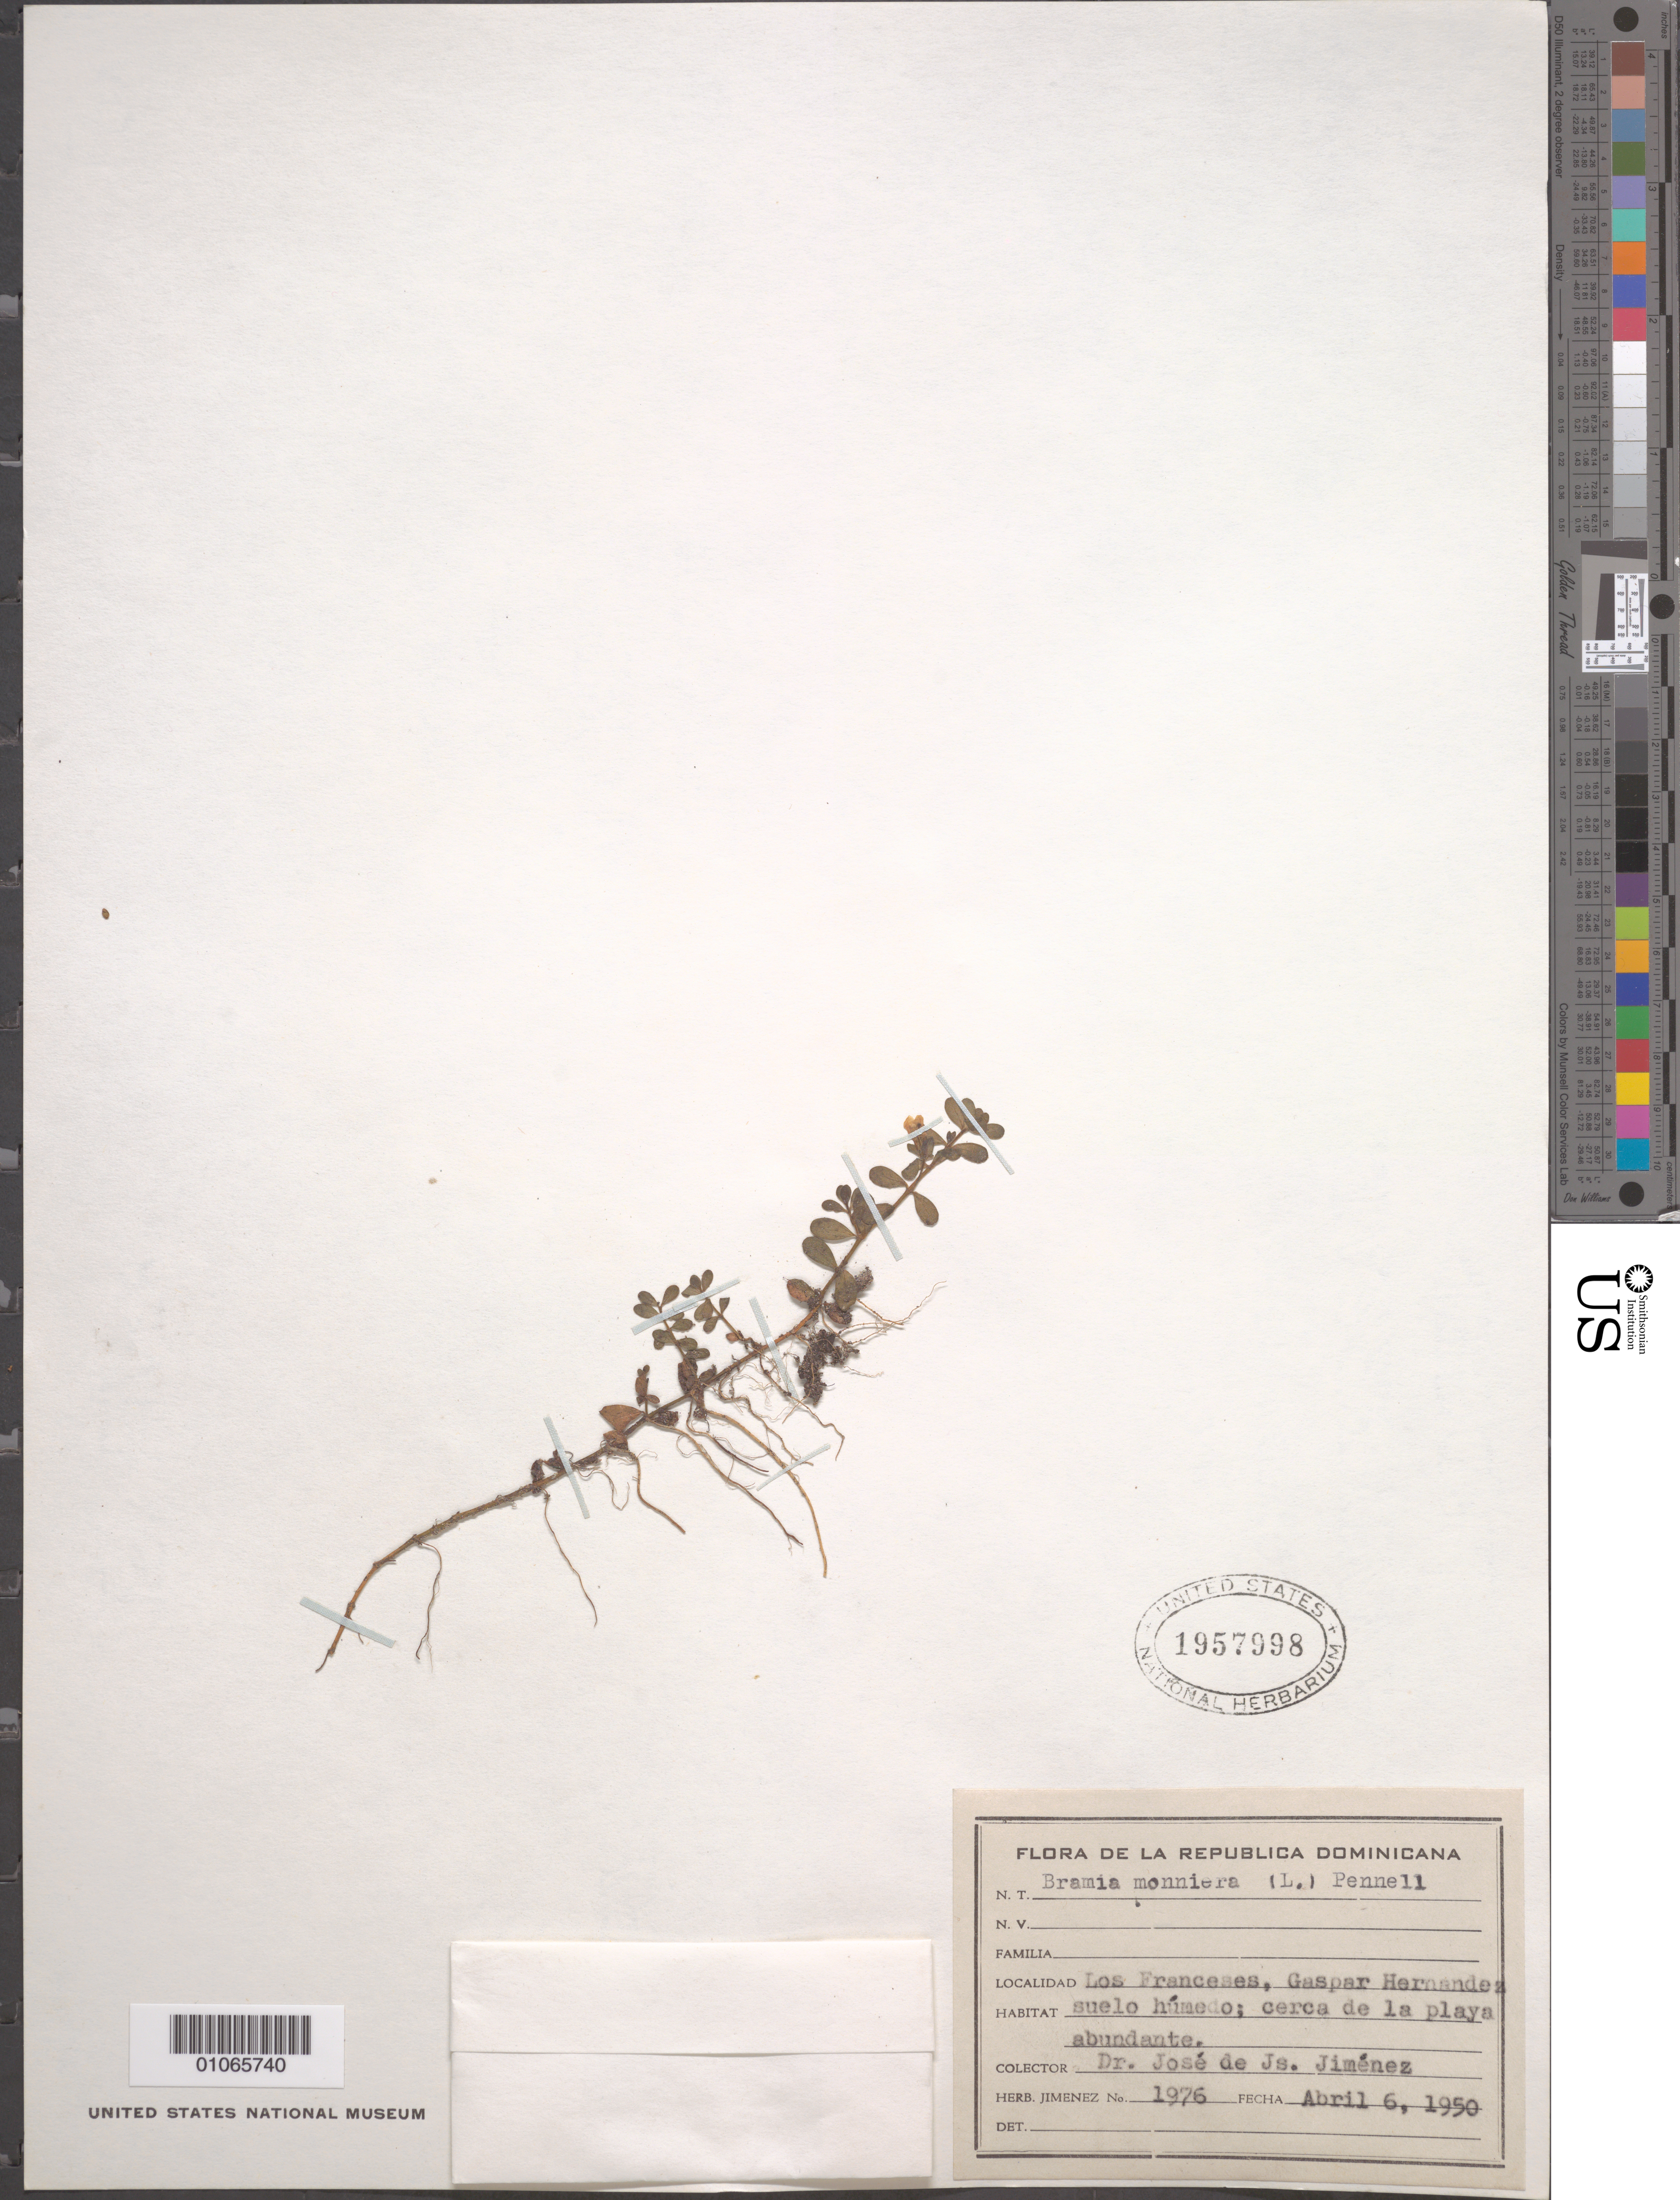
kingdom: Plantae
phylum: Tracheophyta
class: Magnoliopsida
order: Lamiales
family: Plantaginaceae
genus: Bacopa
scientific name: Bacopa monnieri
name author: (L.) Wettst.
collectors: J. J. Jiménez Almonte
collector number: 1976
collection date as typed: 06 Apr 1950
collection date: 1950-04-06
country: Dominican Republic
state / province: Espaillat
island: Hispaniola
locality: Los Franceses, Gaspar Hernandez. Wet soil, abundant near the beach.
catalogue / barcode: US 1957998